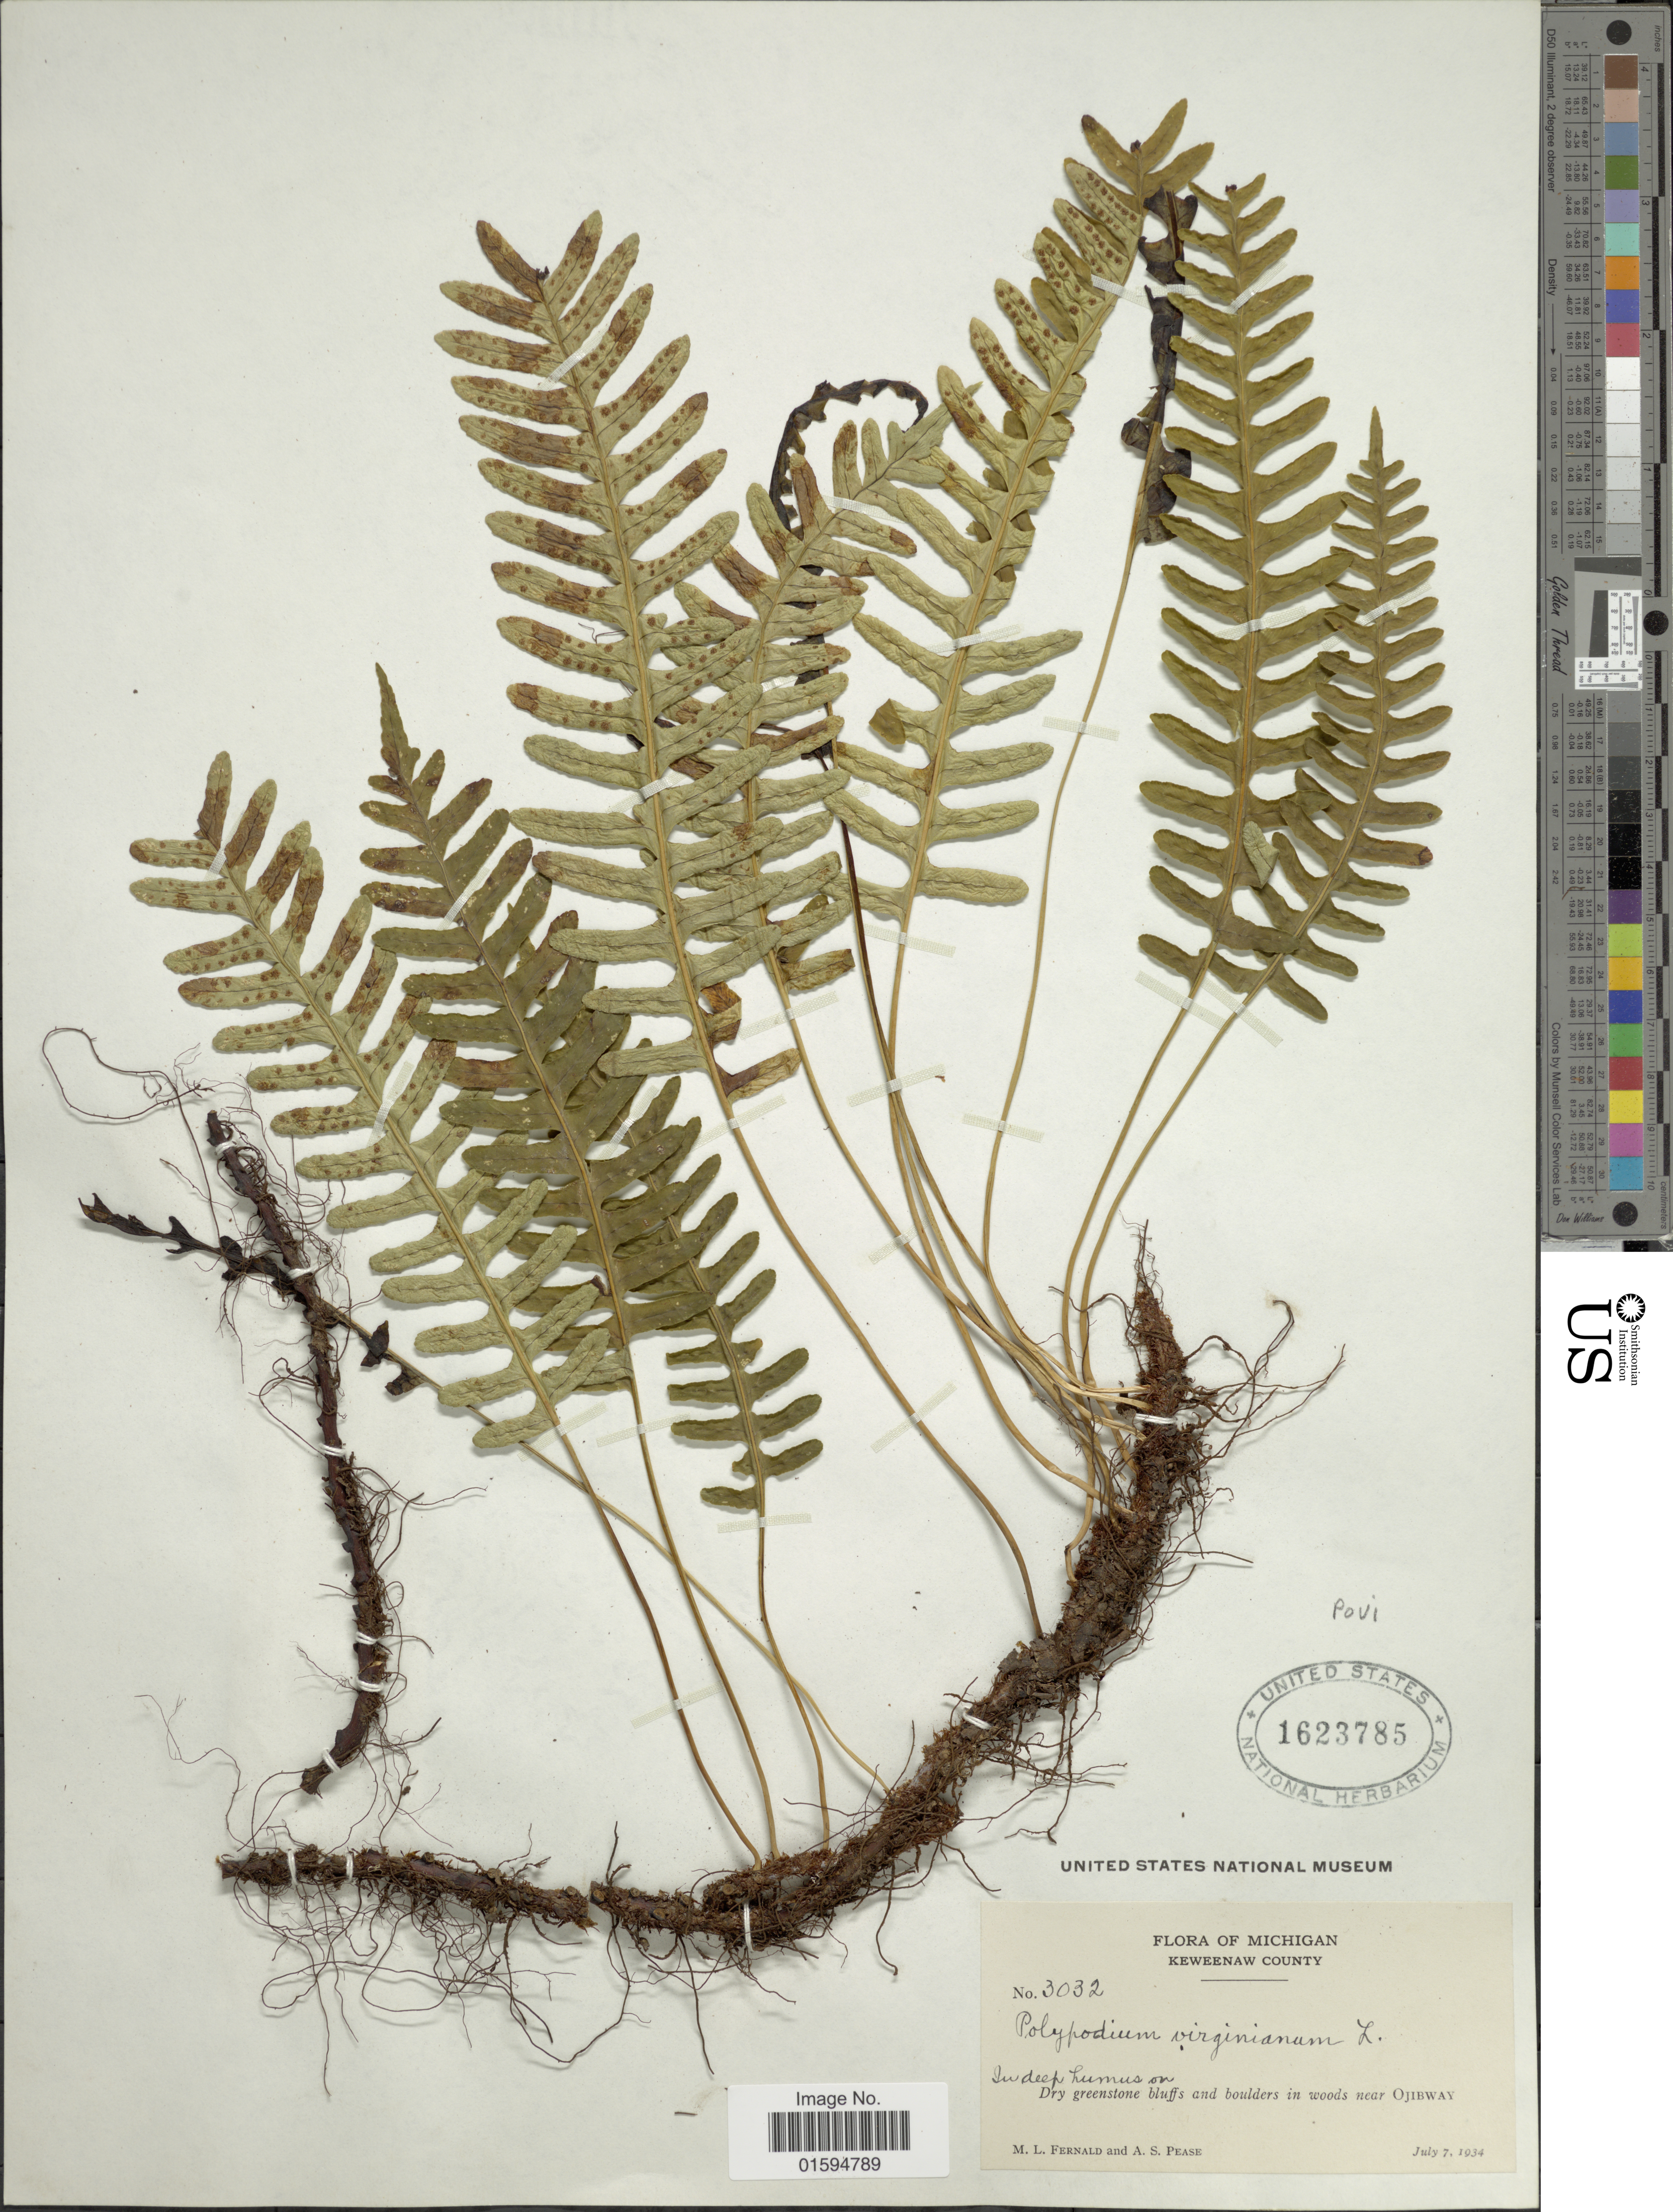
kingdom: Plantae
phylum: Tracheophyta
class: Polypodiopsida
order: Polypodiales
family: Polypodiaceae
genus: Polypodium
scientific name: Polypodium virginianum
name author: L.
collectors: M. L. Fernald & A. S. Pease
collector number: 3032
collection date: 1934-07-07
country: United States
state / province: Michigan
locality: Keweenaw County, In deep Lumus on Dry Greenstone bluffs and boulders in woods near Ojibway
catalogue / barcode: US 1623785